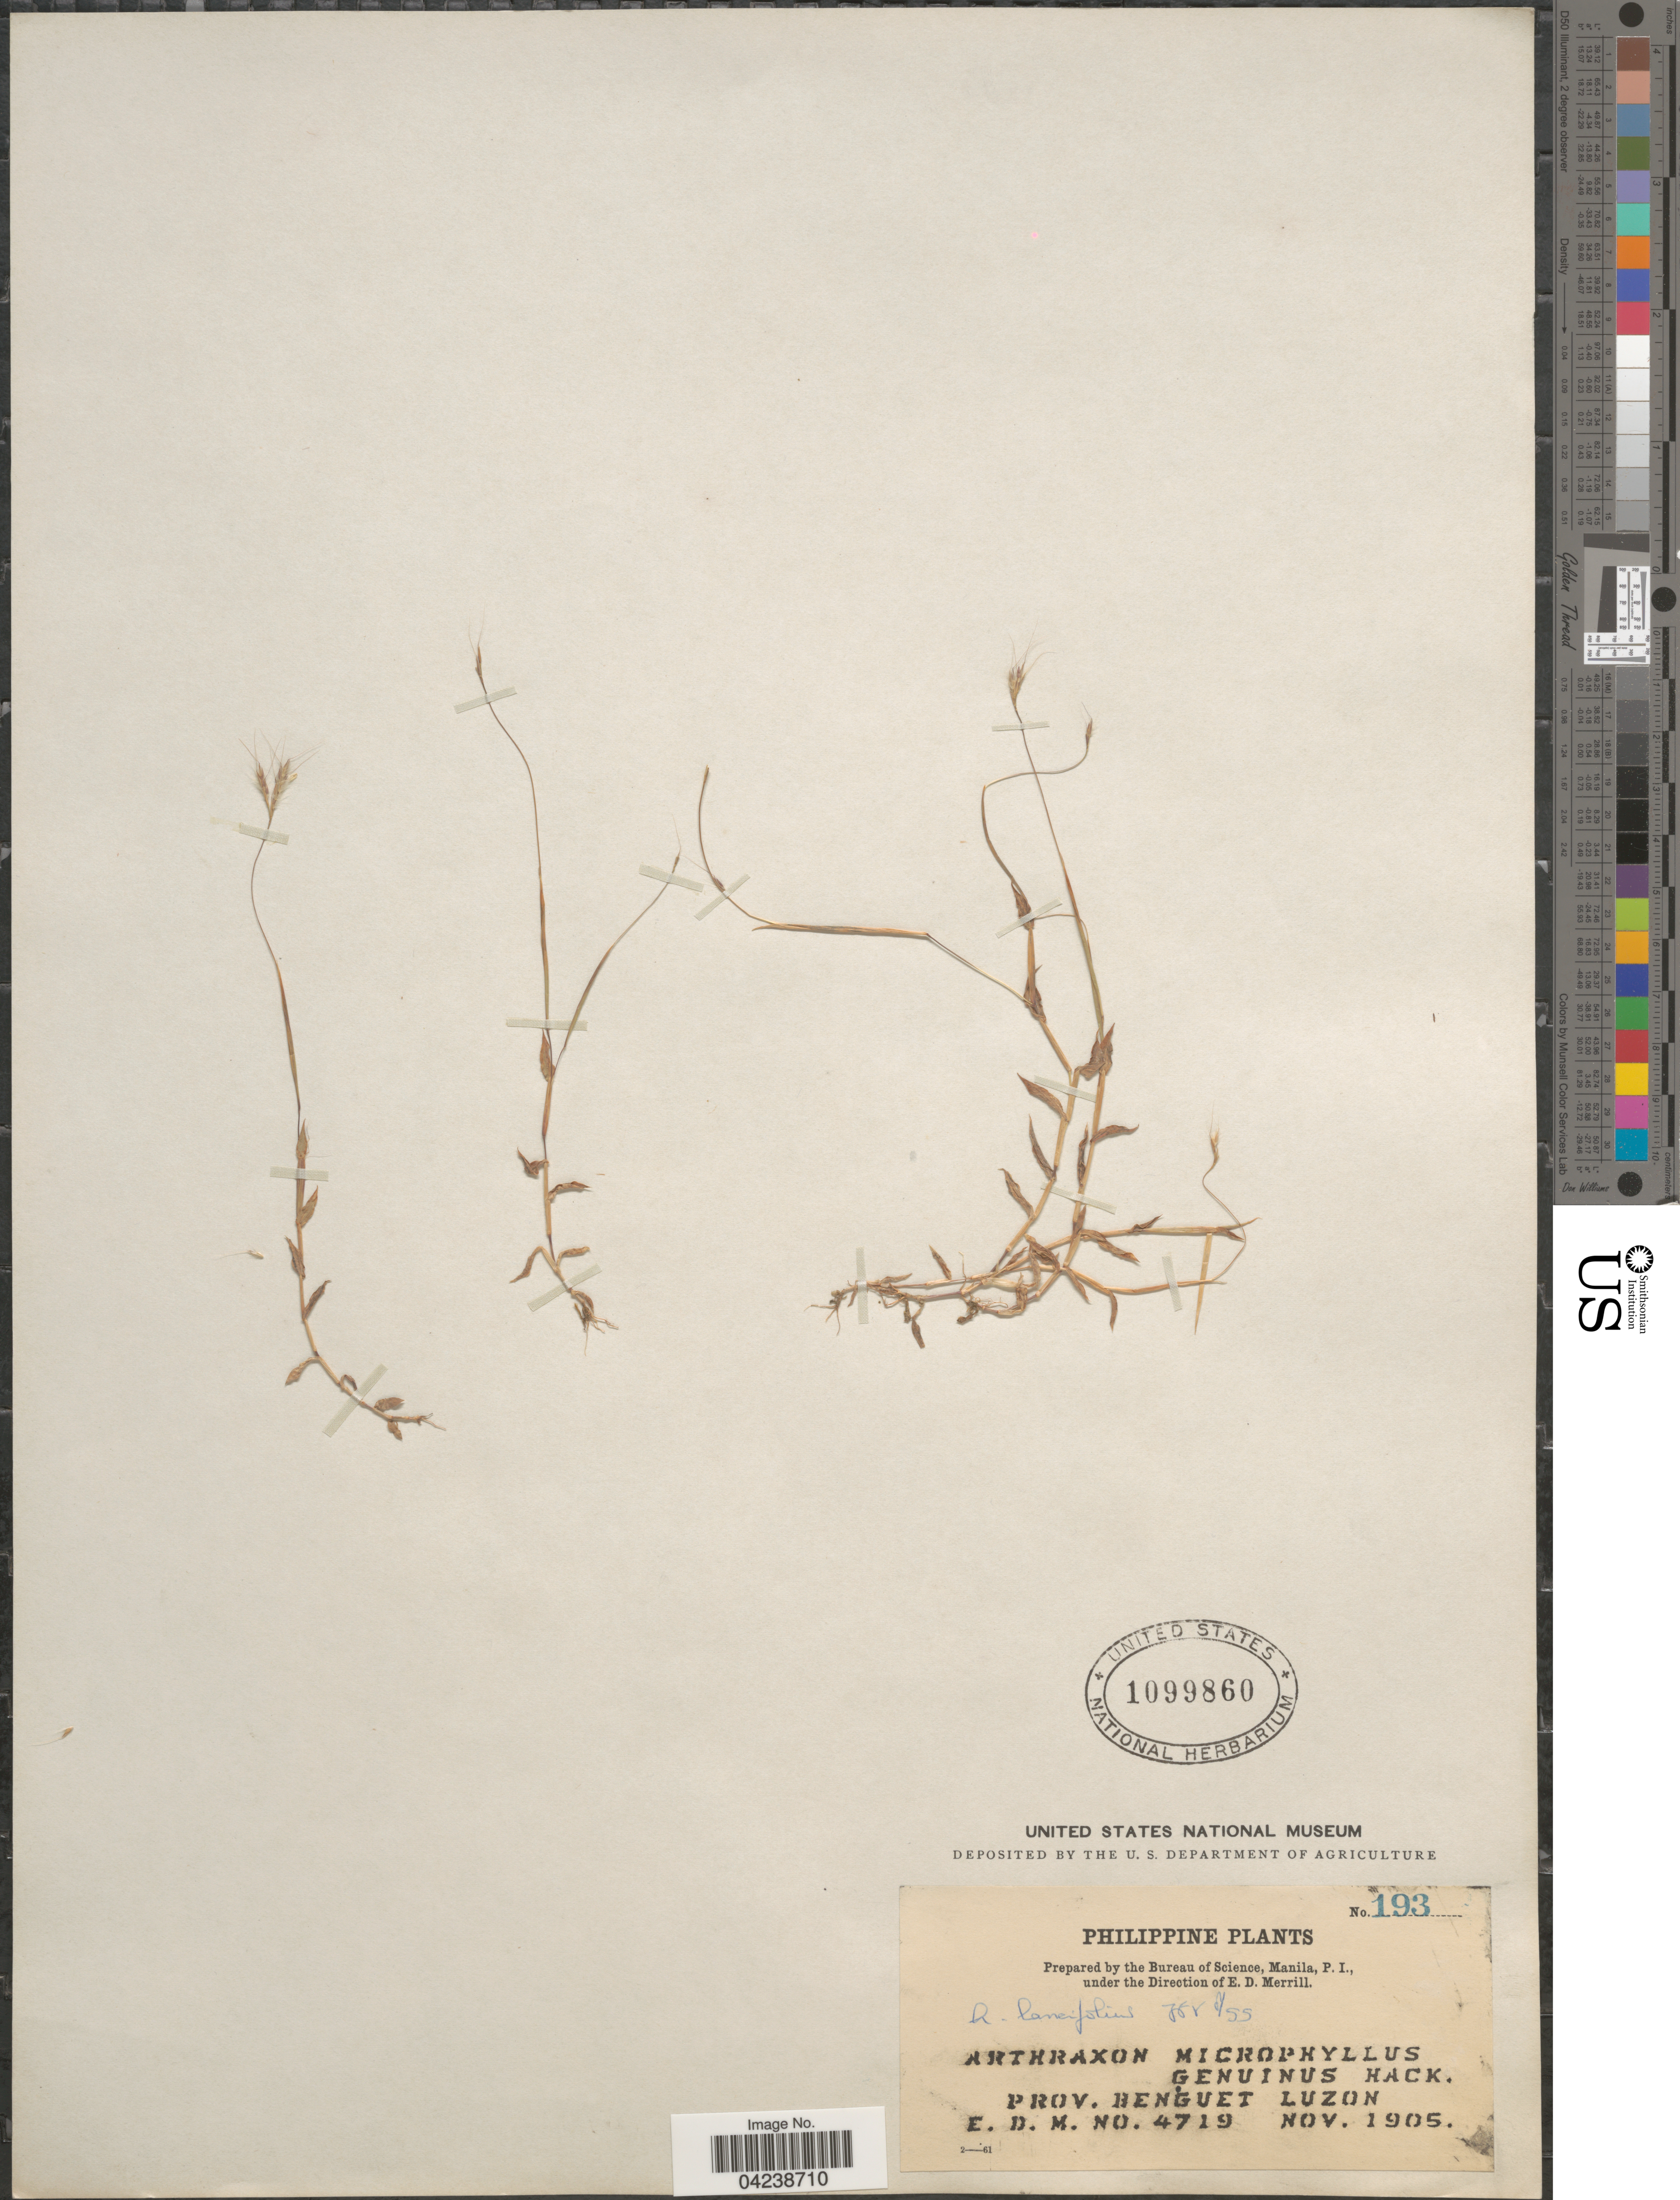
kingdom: Plantae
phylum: Tracheophyta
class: Liliopsida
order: Poales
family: Poaceae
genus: Arthraxon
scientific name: Arthraxon lancifolius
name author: (Trin.) Hochst.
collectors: E. D. Merrill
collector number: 4719/193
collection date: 1905-11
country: Philippines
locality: Prov. Benguet Luzon.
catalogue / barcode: US 1099860